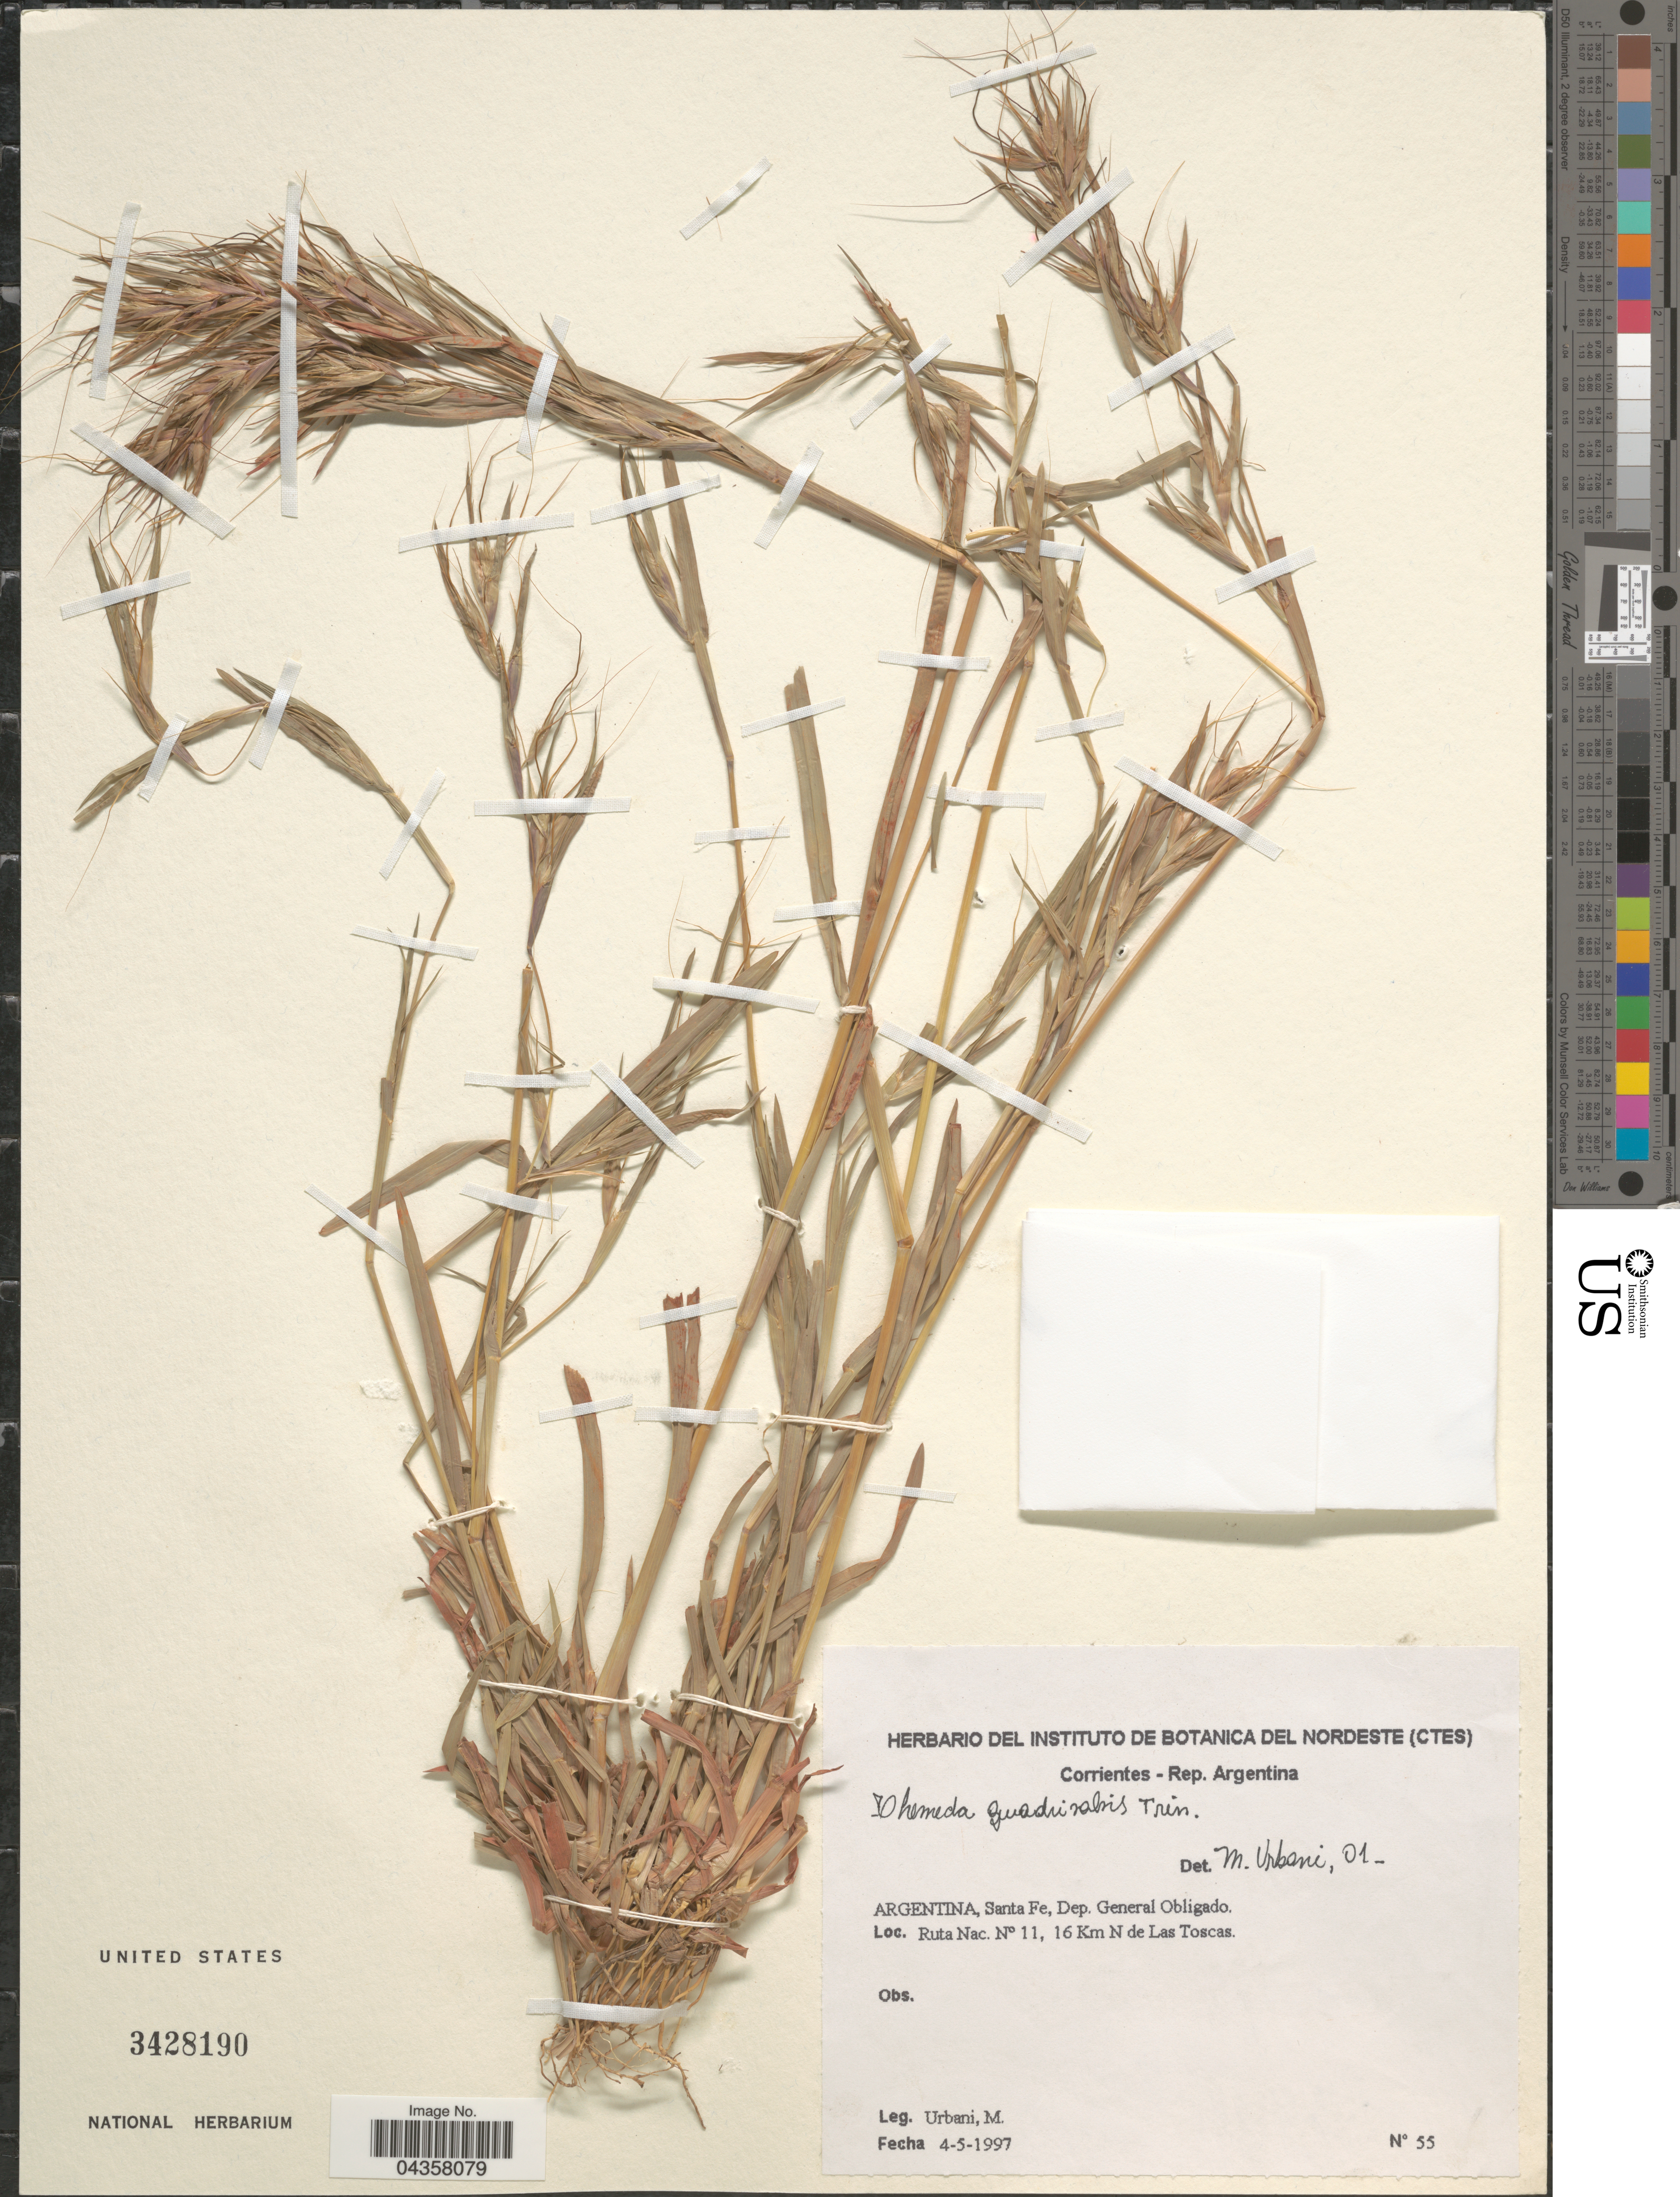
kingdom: Plantae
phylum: Tracheophyta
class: Liliopsida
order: Poales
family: Poaceae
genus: Themeda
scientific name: Themeda quadrivalvis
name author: (L.) Kuntze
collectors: M. Urbani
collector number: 55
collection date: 1997-05-04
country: Argentina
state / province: Santa Fe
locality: Dep. General Obligado. Ruta Nac. N° 11, 16 Km N de Las Toscas.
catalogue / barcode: US 3428190